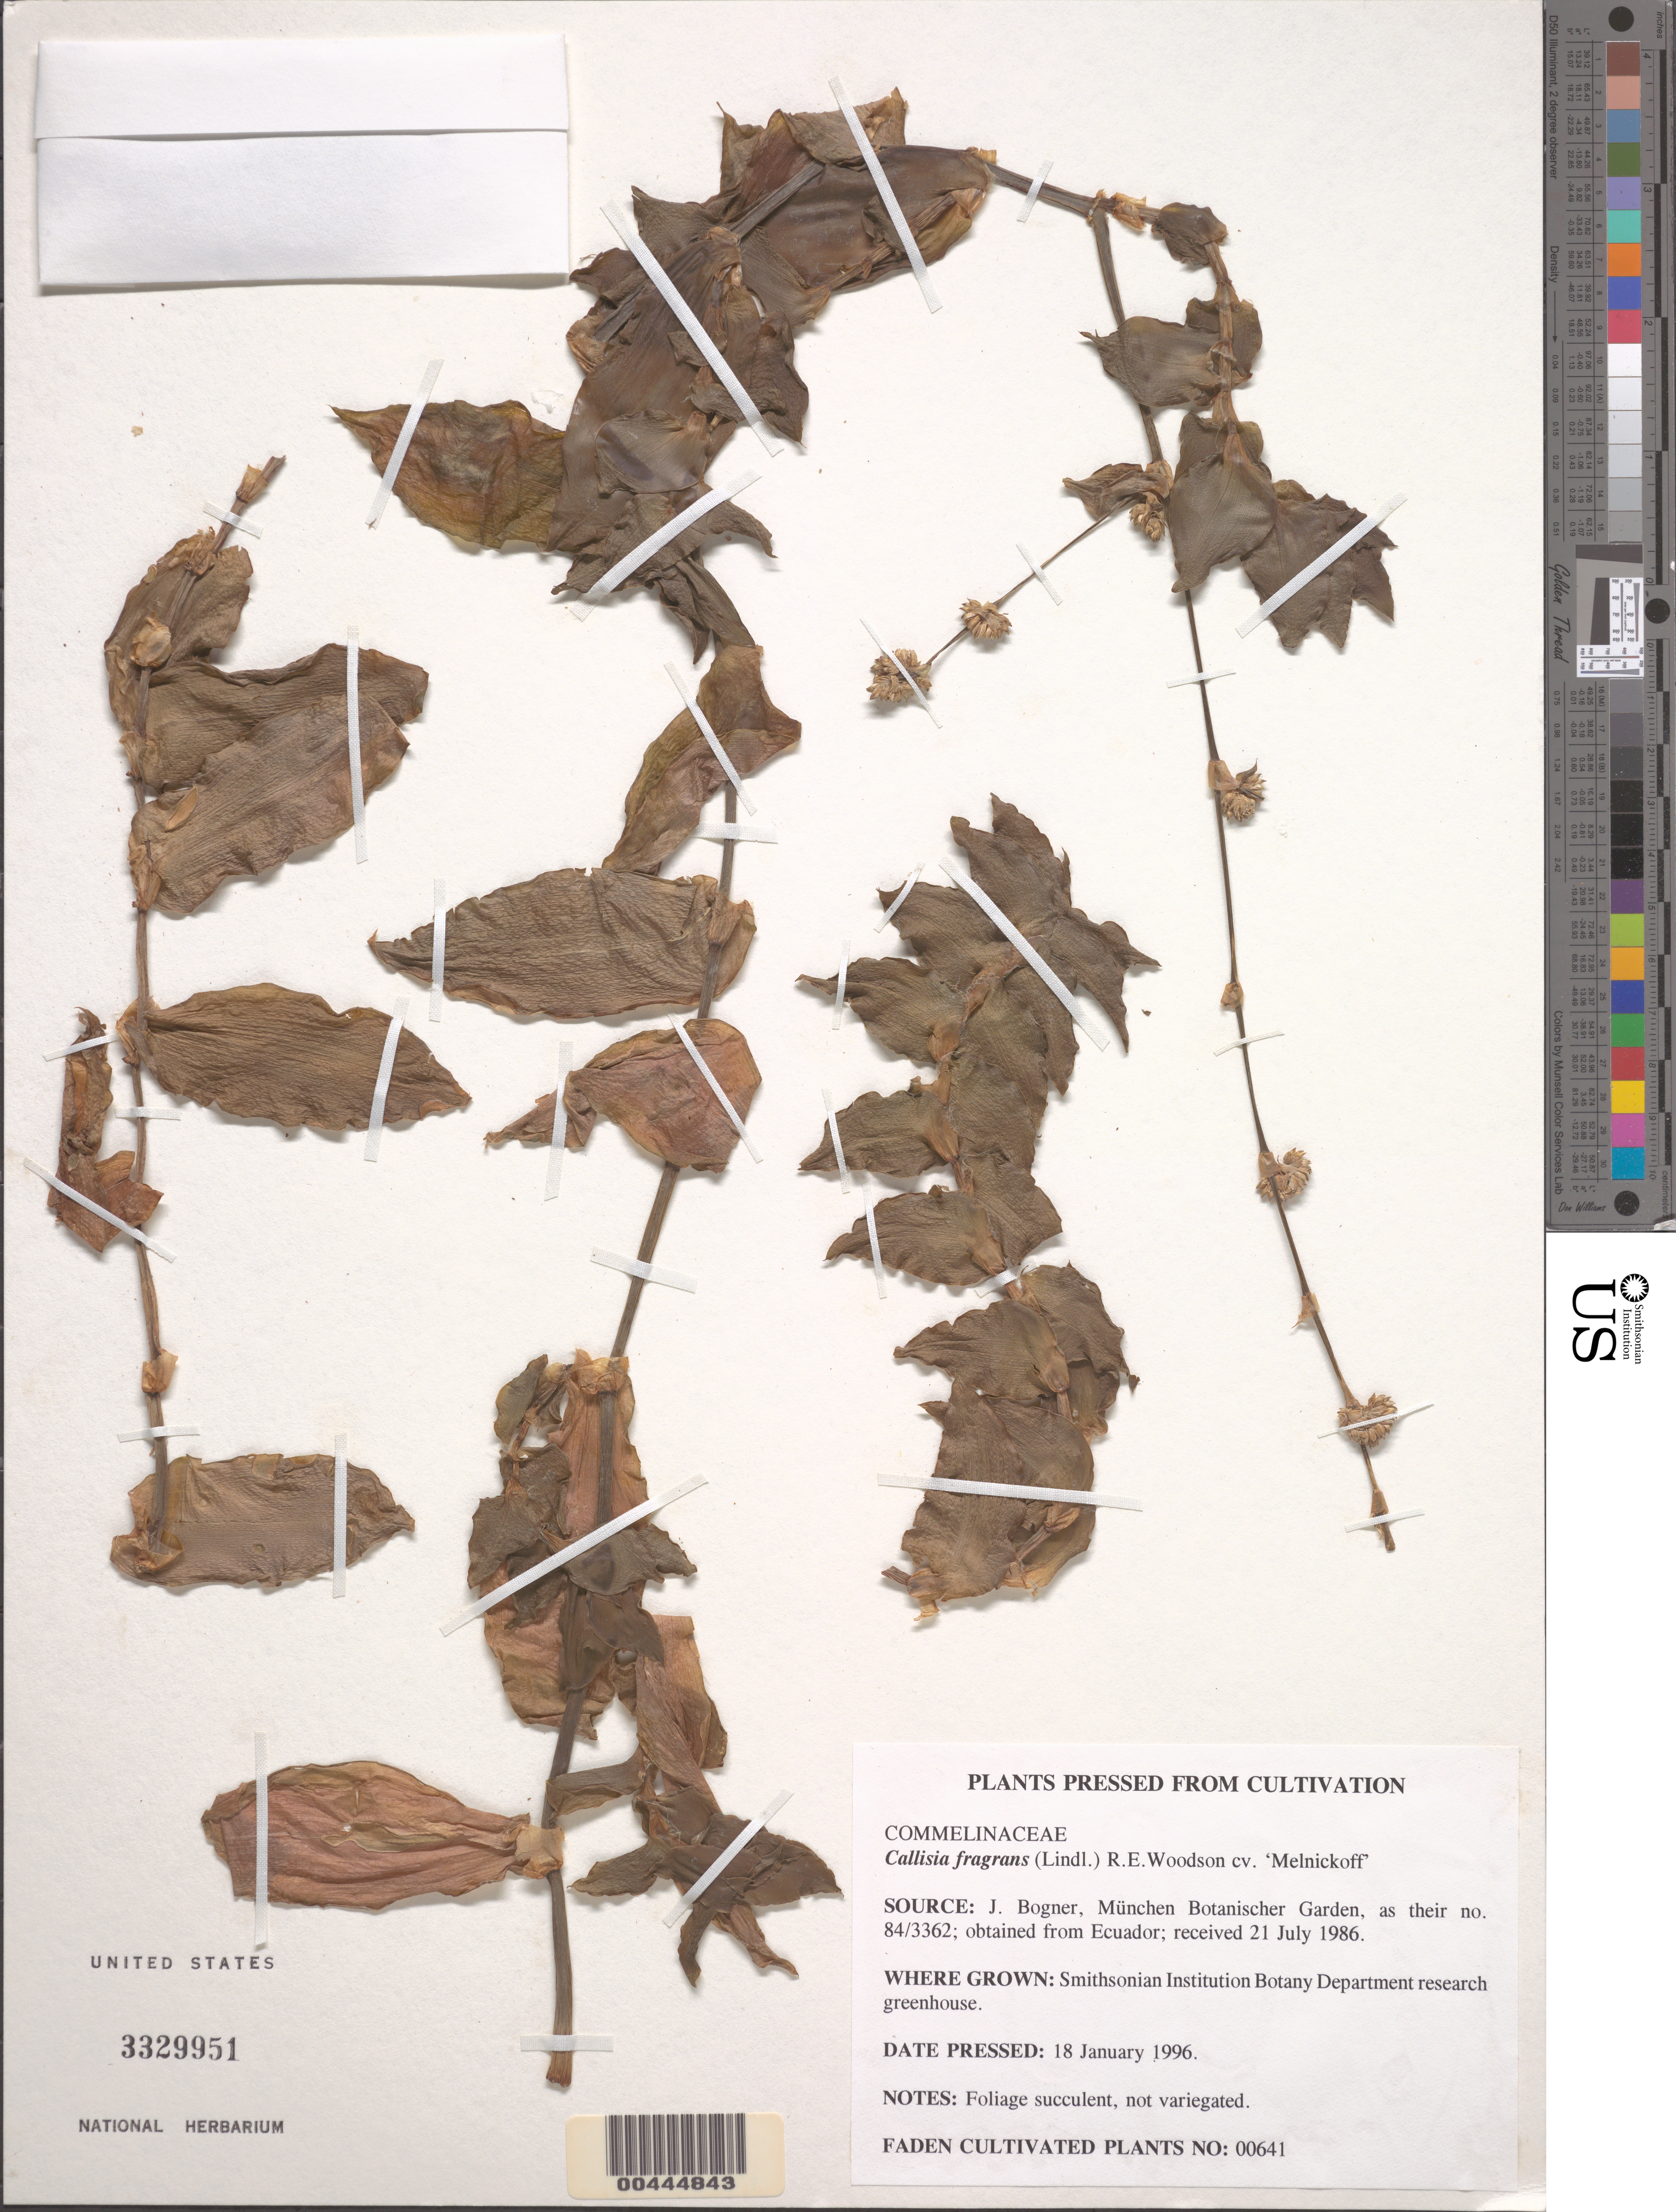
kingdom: Plantae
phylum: Tracheophyta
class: Liliopsida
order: Commelinales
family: Commelinaceae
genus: Callisia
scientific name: Callisia fragrans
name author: (Lindl.) Woodson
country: Ecuador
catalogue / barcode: US 3329951